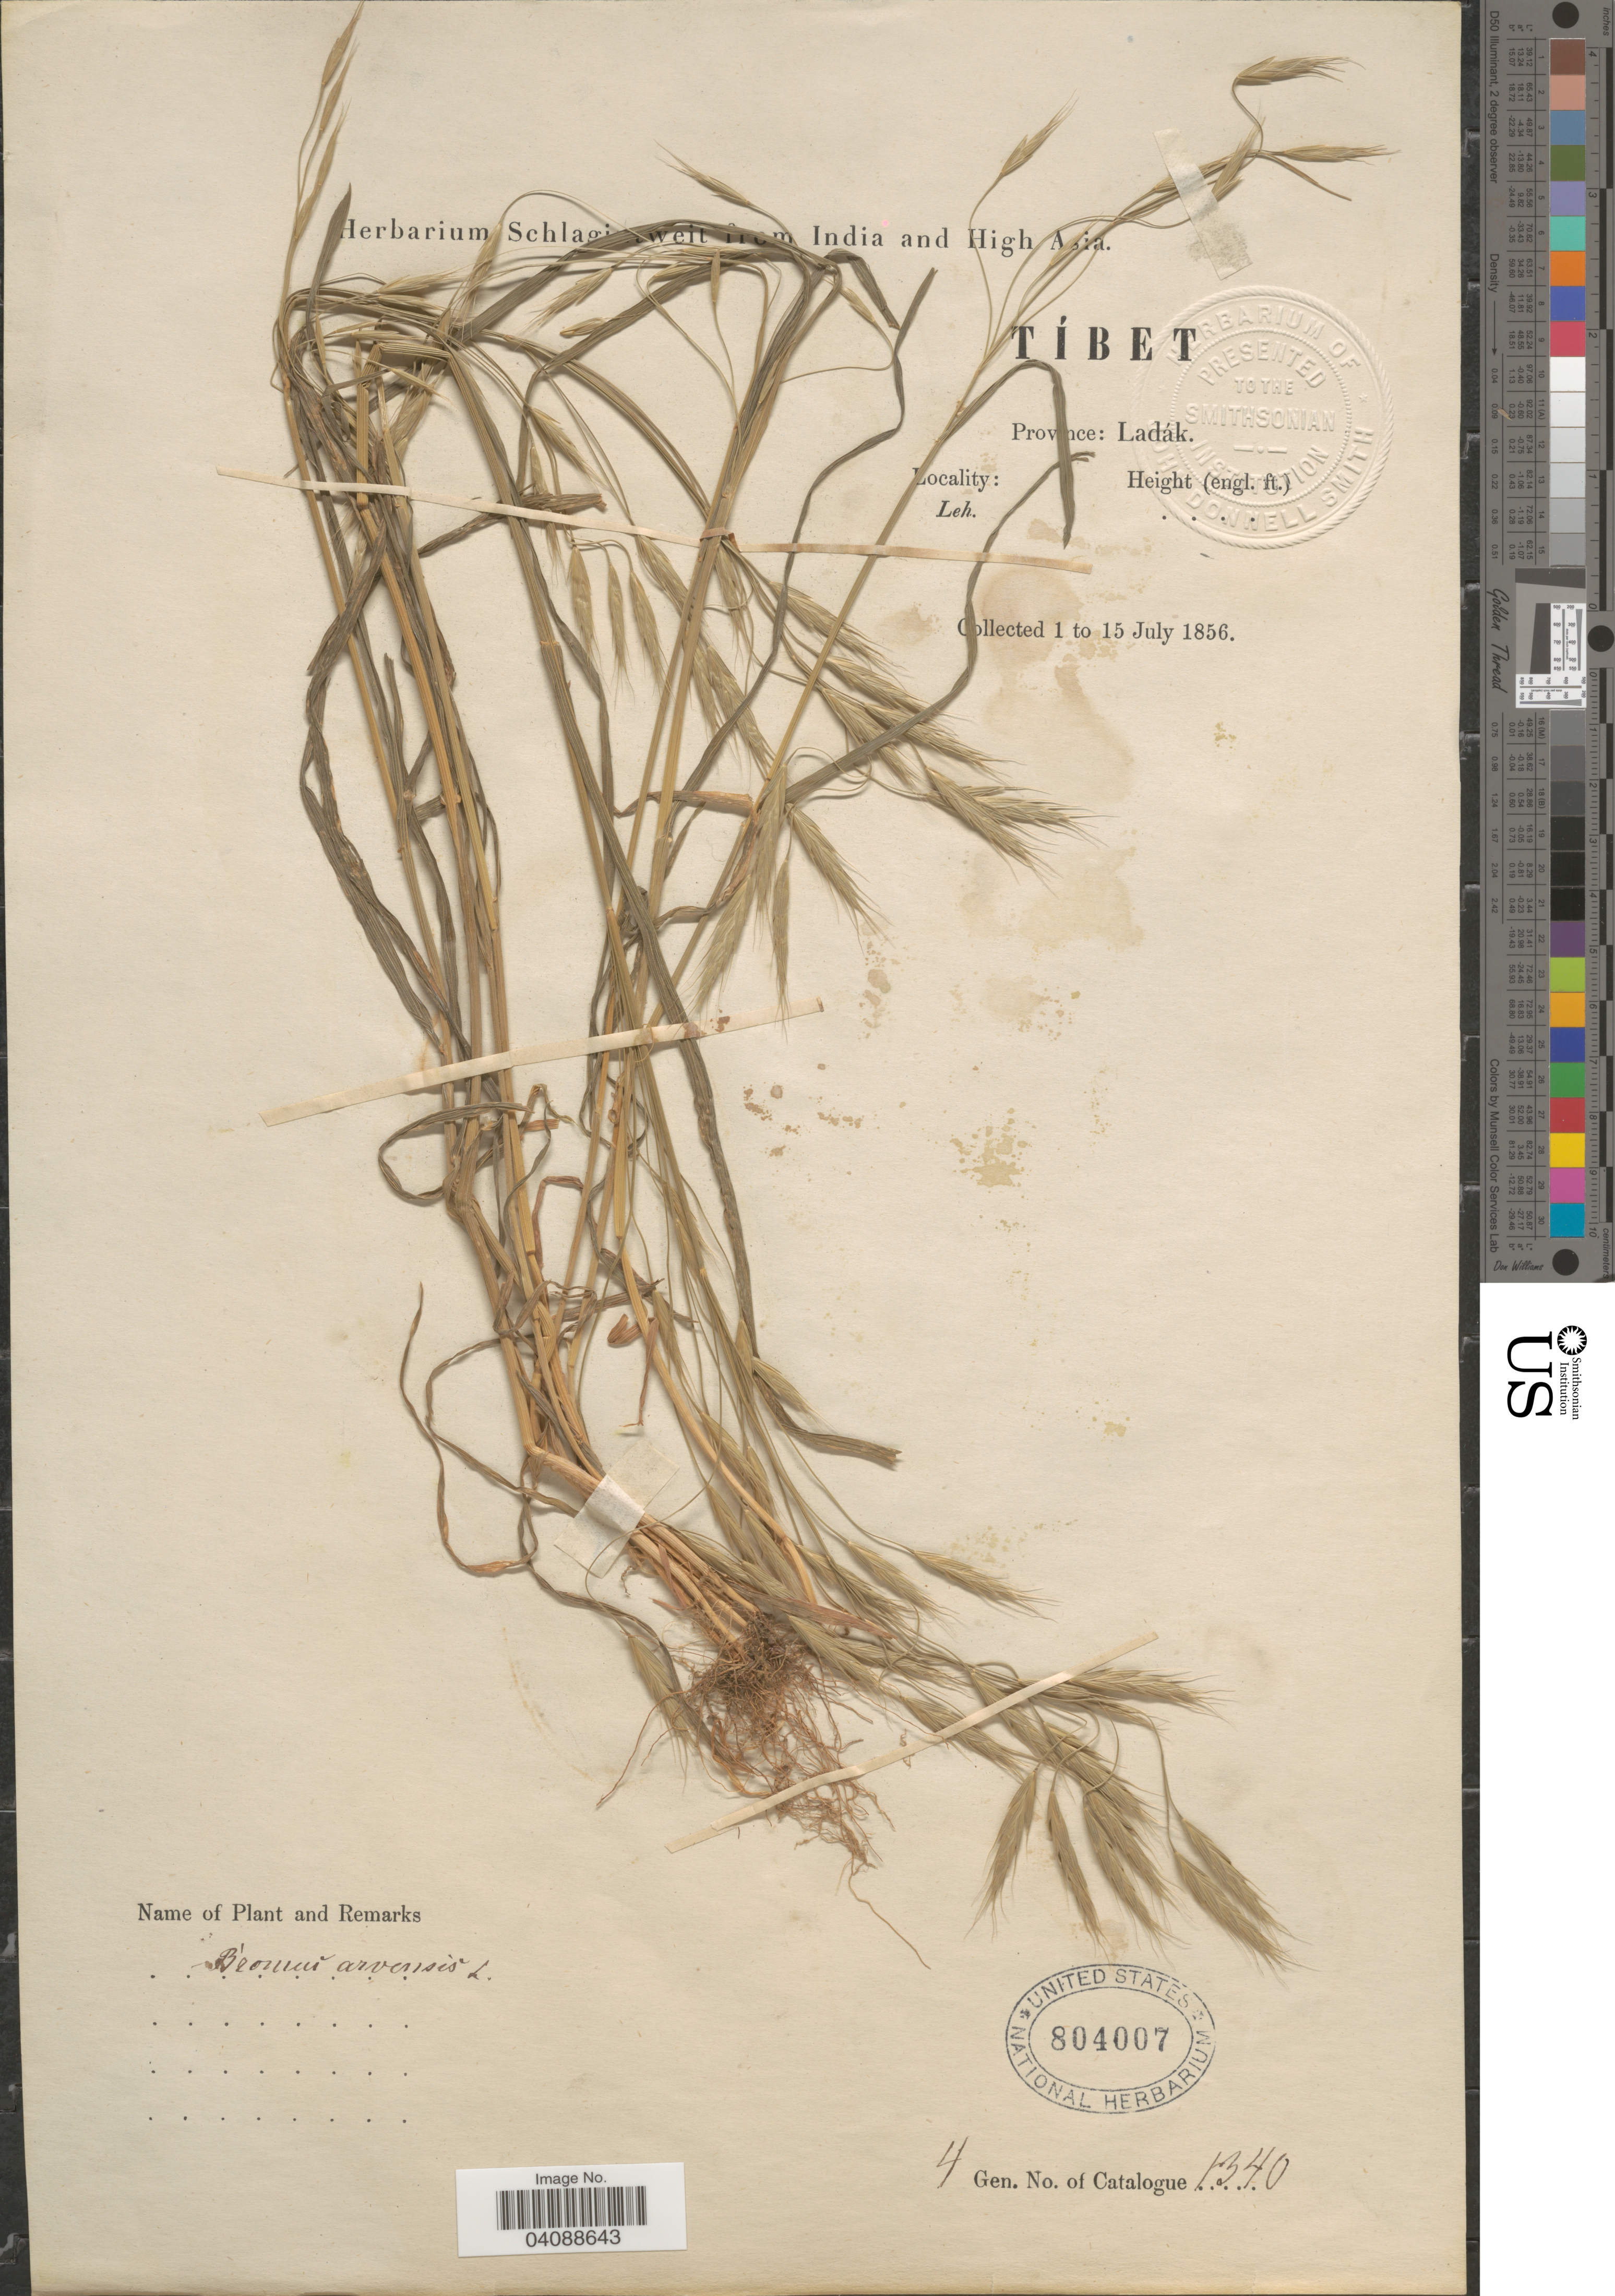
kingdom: Plantae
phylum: Tracheophyta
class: Liliopsida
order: Poales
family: Poaceae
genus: Bromus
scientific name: Bromus arvensis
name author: L.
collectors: ex herb. Schlagintweit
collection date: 1856-07-01/1856-07-15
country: India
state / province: Ladakh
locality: Tíbet. Province: Ladák. Leh.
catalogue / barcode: US 804007